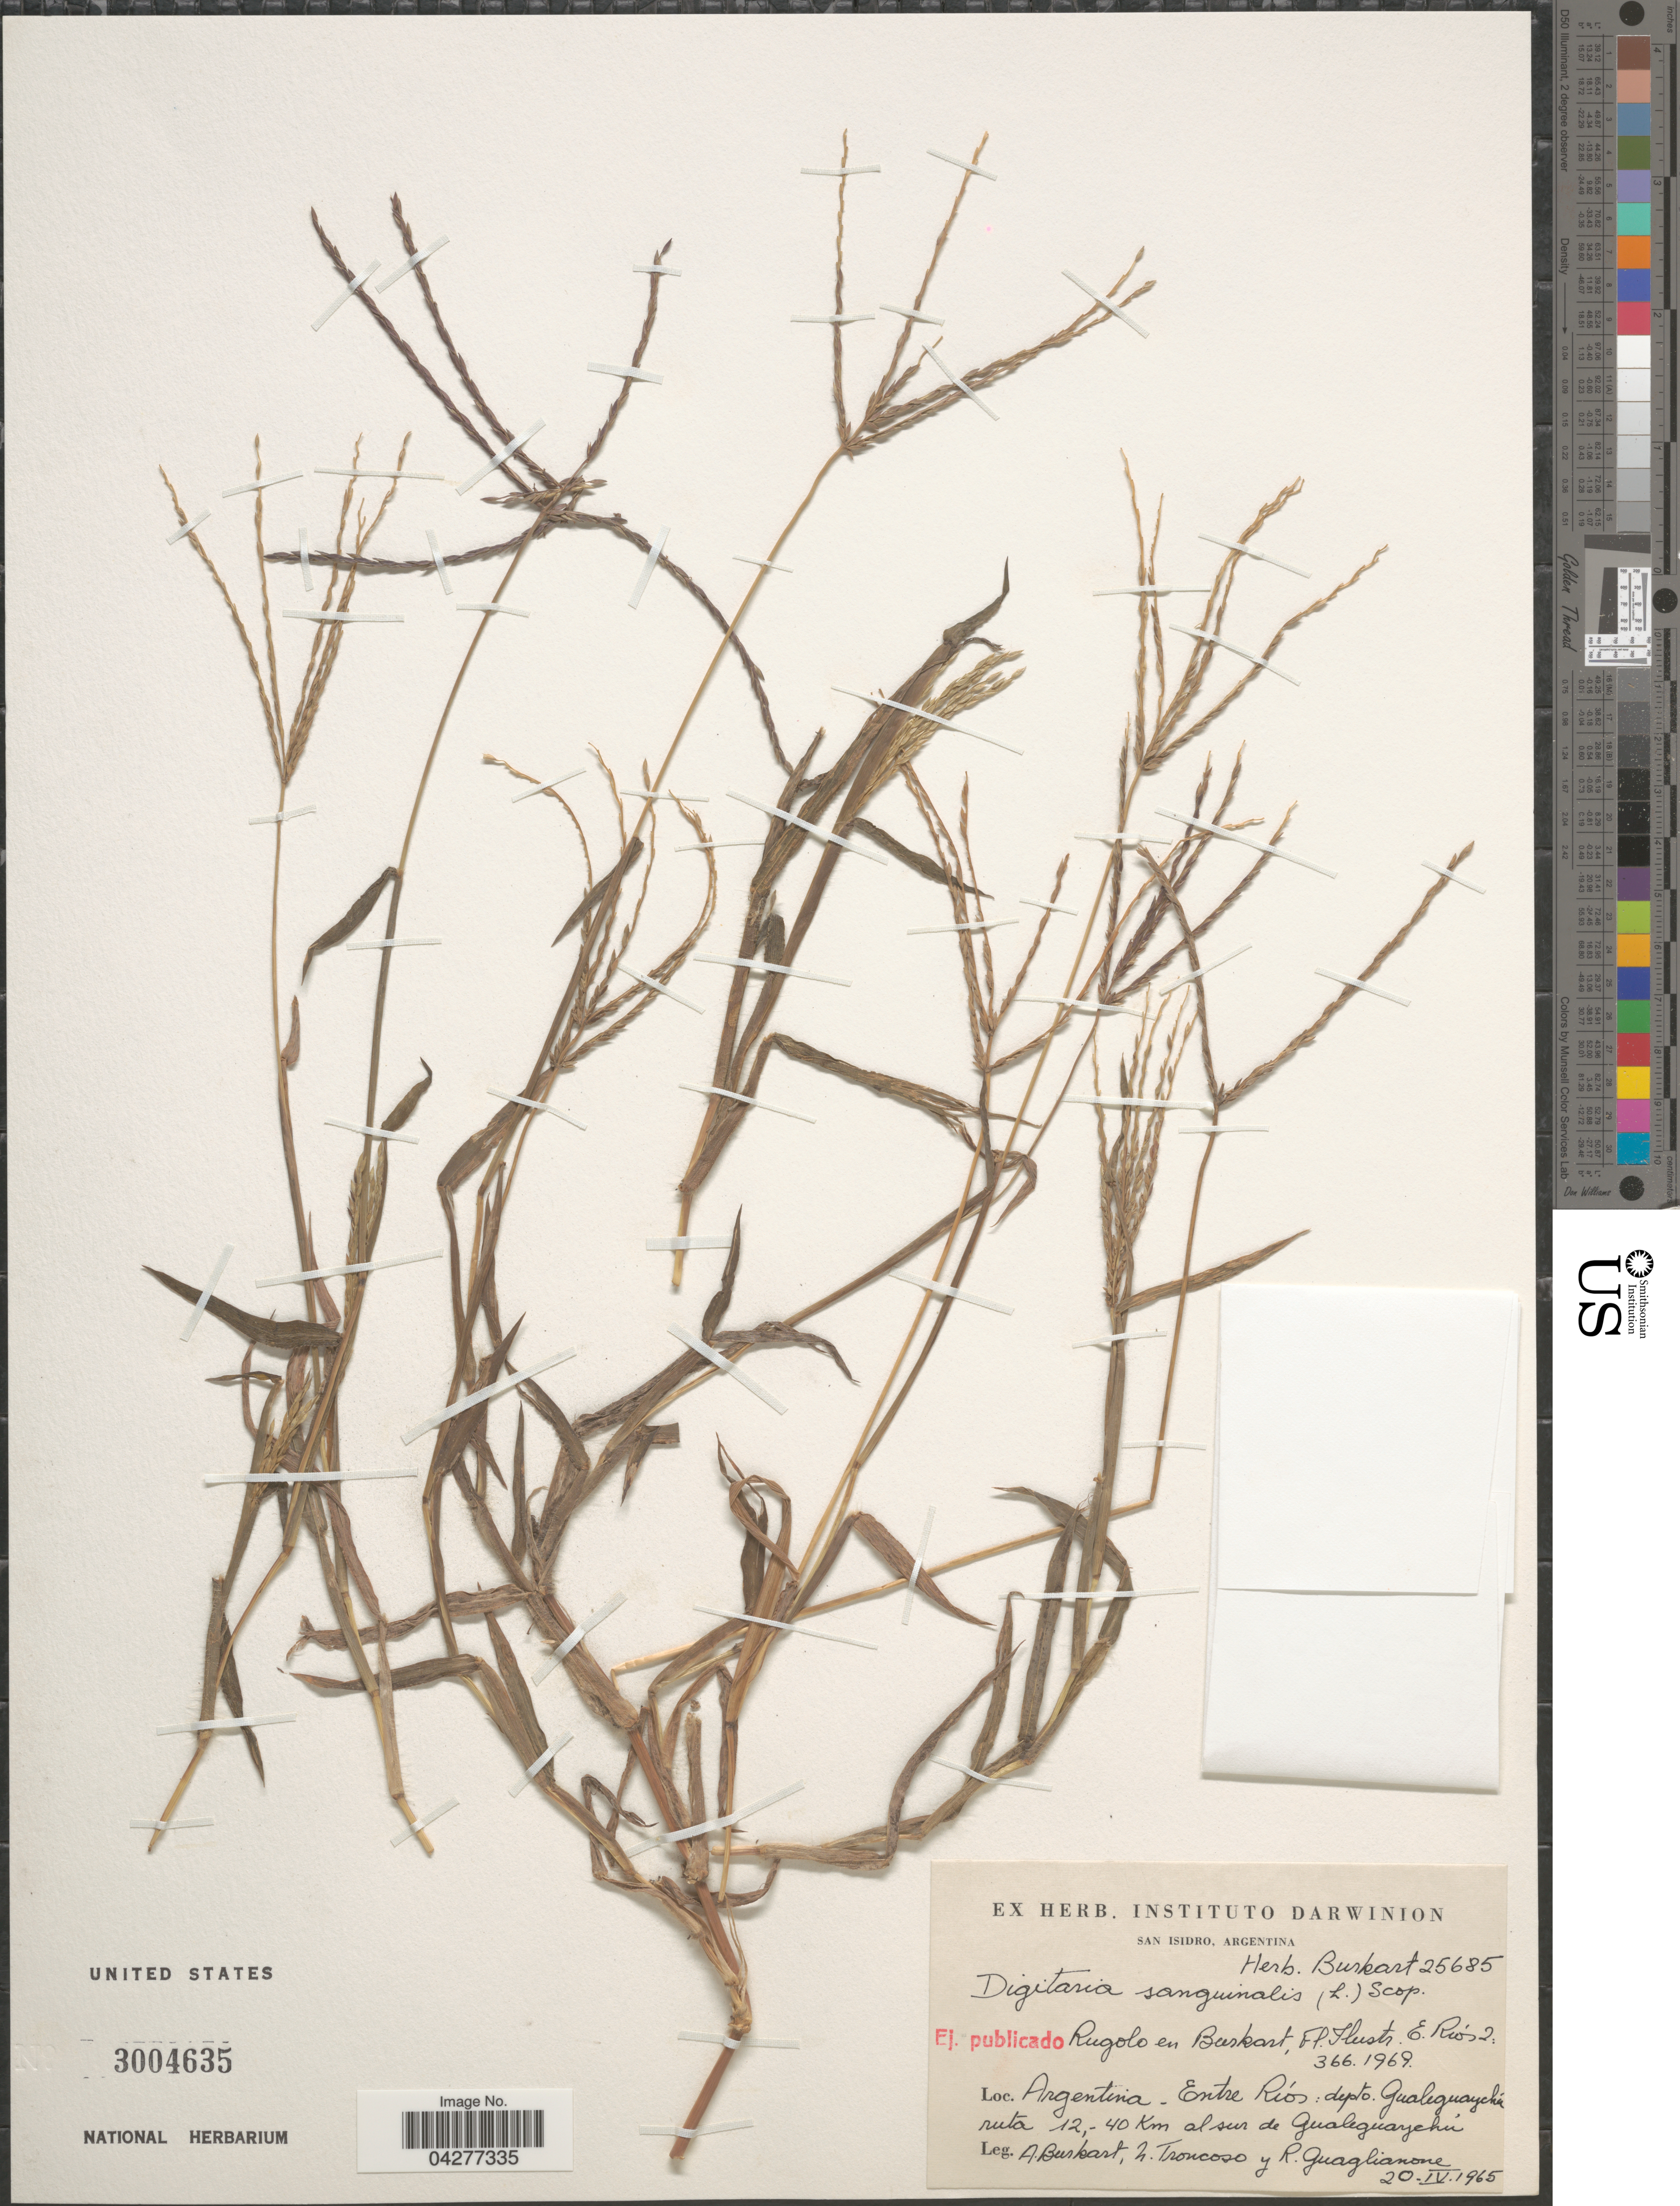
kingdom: Plantae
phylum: Tracheophyta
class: Liliopsida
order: Poales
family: Poaceae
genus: Digitaria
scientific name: Digitaria sanguinalis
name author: (L.) Scop.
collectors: A. E. Burkart, N. Troncoso & R. Guaglianone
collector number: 25685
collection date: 1965-04-20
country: Argentina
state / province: Entre Rios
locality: Depto. Gualeguaychú ruta 12,-40 Km al sur de Gualeguaychú.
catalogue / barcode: US 3004635